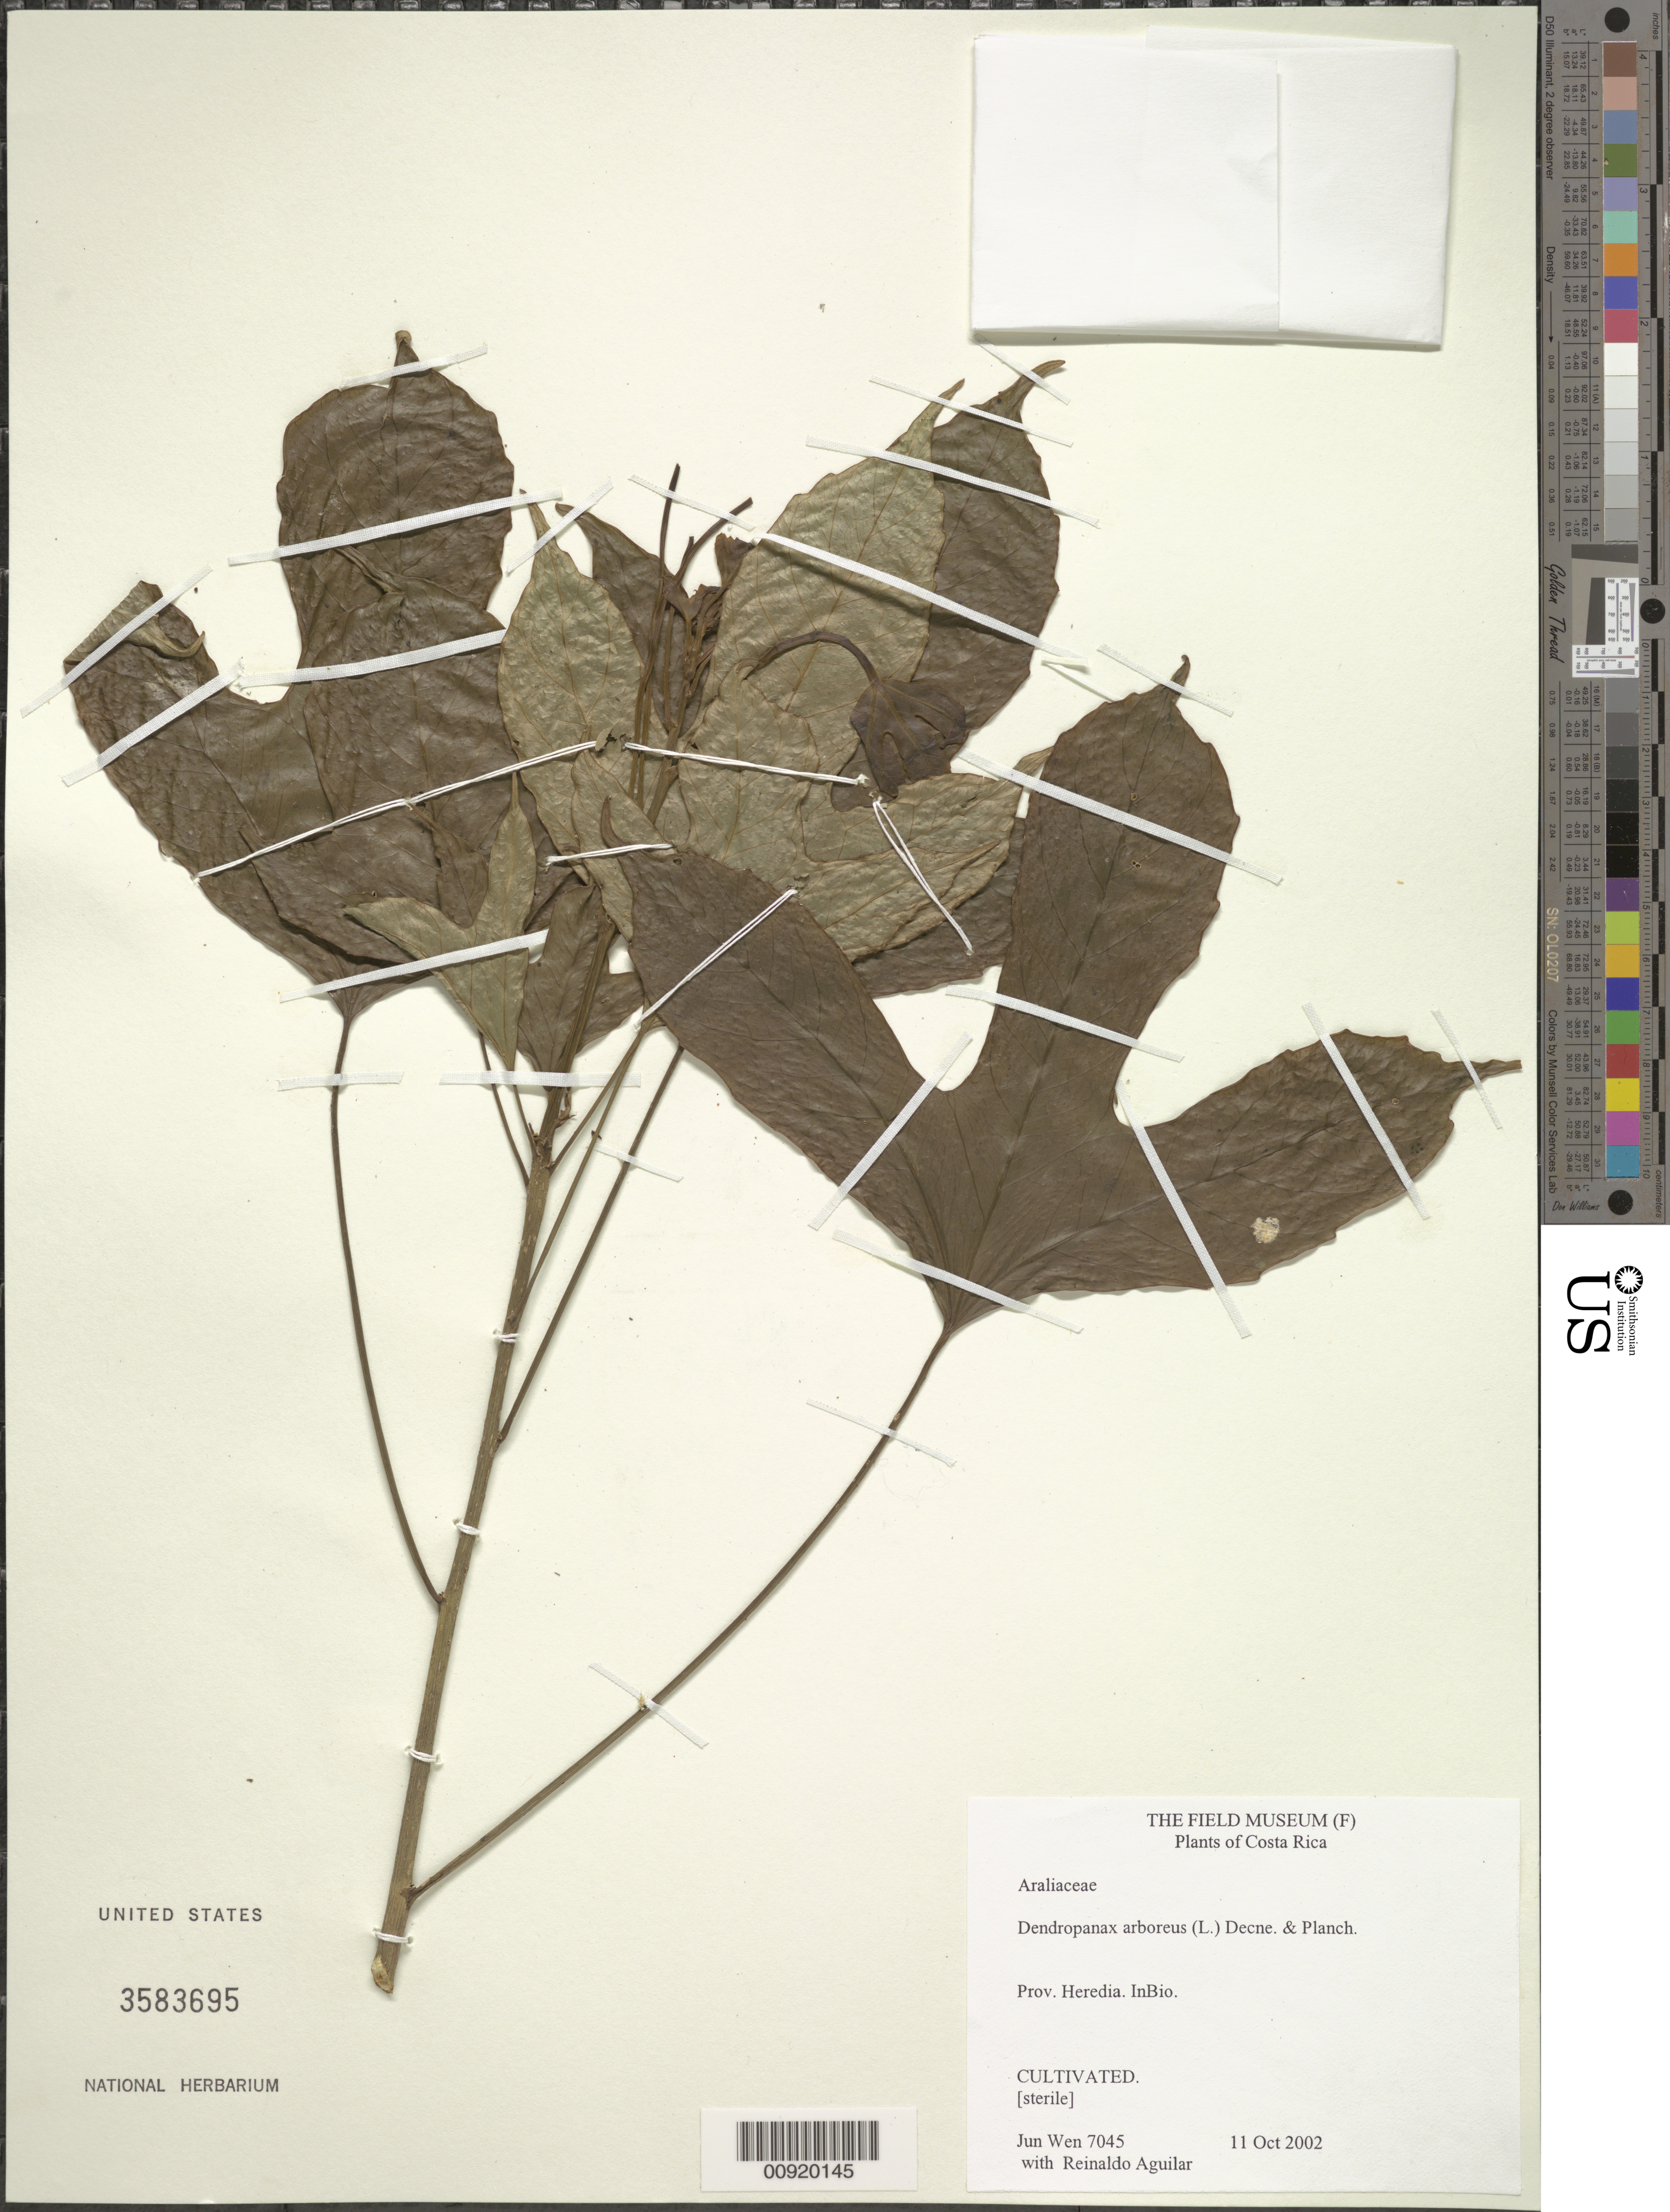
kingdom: Plantae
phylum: Tracheophyta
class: Magnoliopsida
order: Apiales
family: Araliaceae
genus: Dendropanax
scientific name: Dendropanax arboreus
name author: (L.) Decne. & Planch.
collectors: J. Wen & R. Aguilar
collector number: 7045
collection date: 2002-10-11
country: Costa Rica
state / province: Heredia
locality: InBio Park.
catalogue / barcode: US 3583695